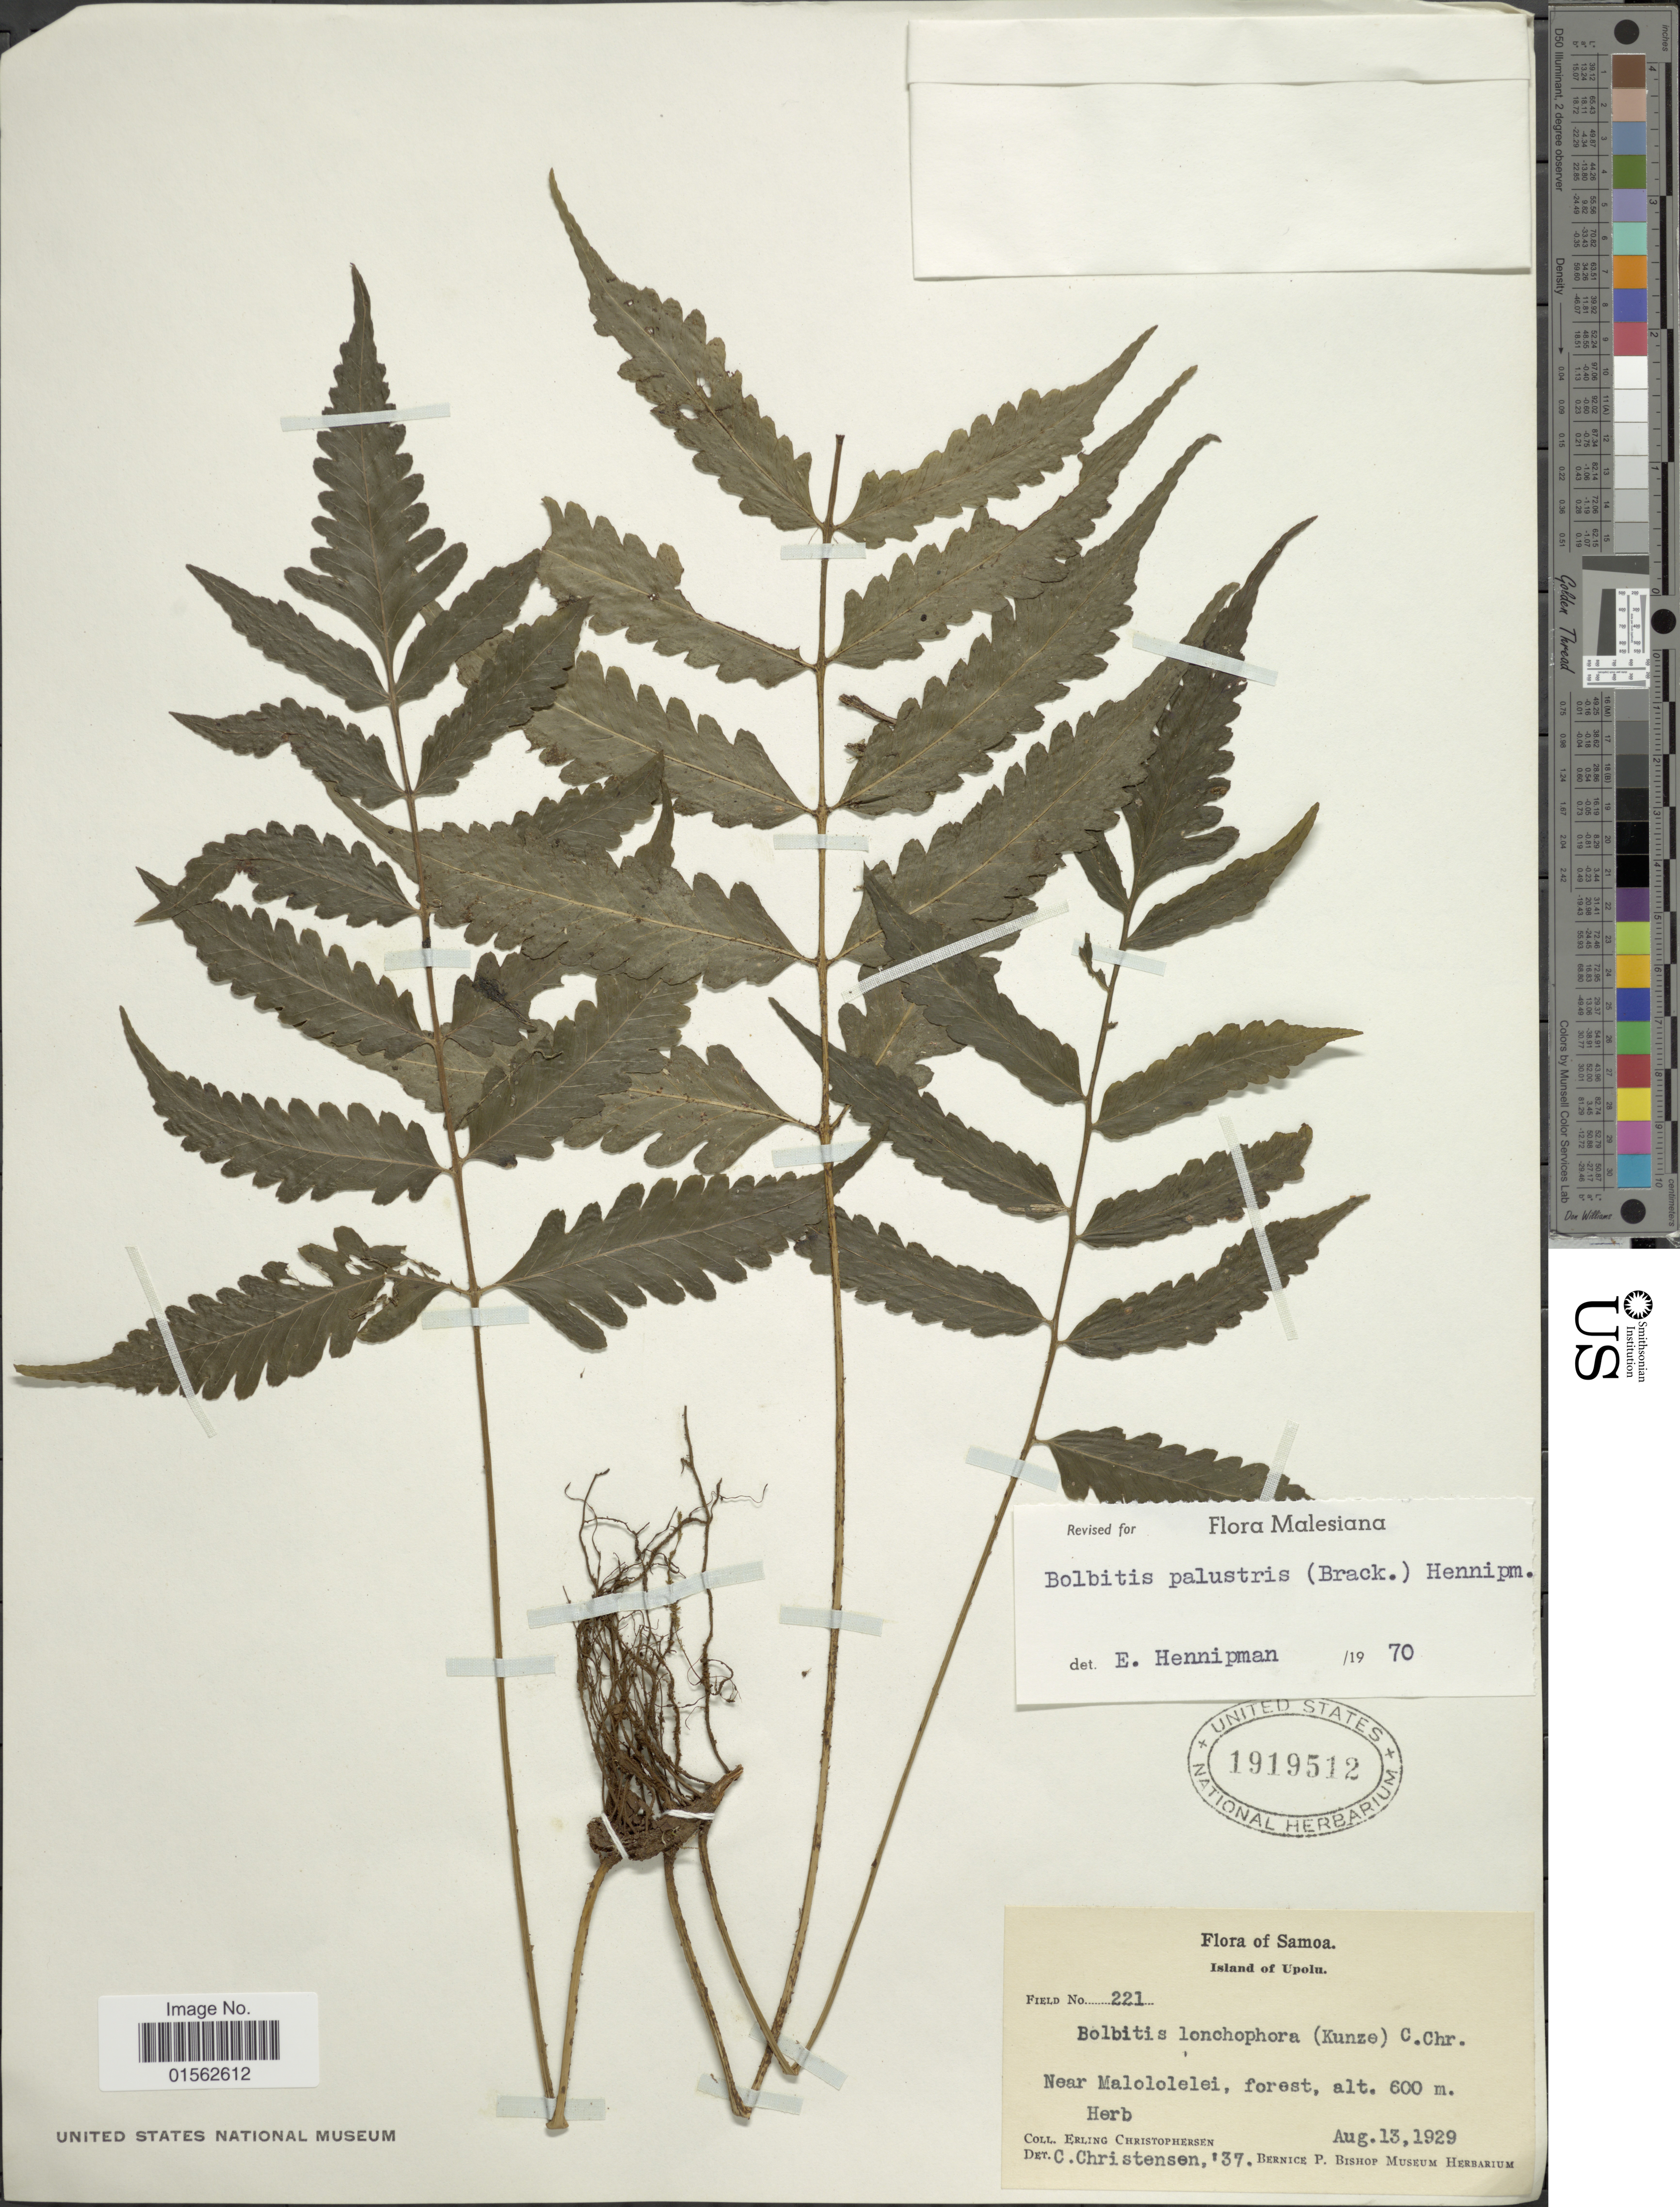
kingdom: Plantae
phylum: Tracheophyta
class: Polypodiopsida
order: Polypodiales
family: Dryopteridaceae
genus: Bolbitis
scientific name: Bolbitis palustris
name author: (Brack.) Hennipman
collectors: E. Christophersen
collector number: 221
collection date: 1929-08-13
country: Samoa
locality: Samoa, Island of Upolu, near Malololei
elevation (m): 600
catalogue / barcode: US 1919512